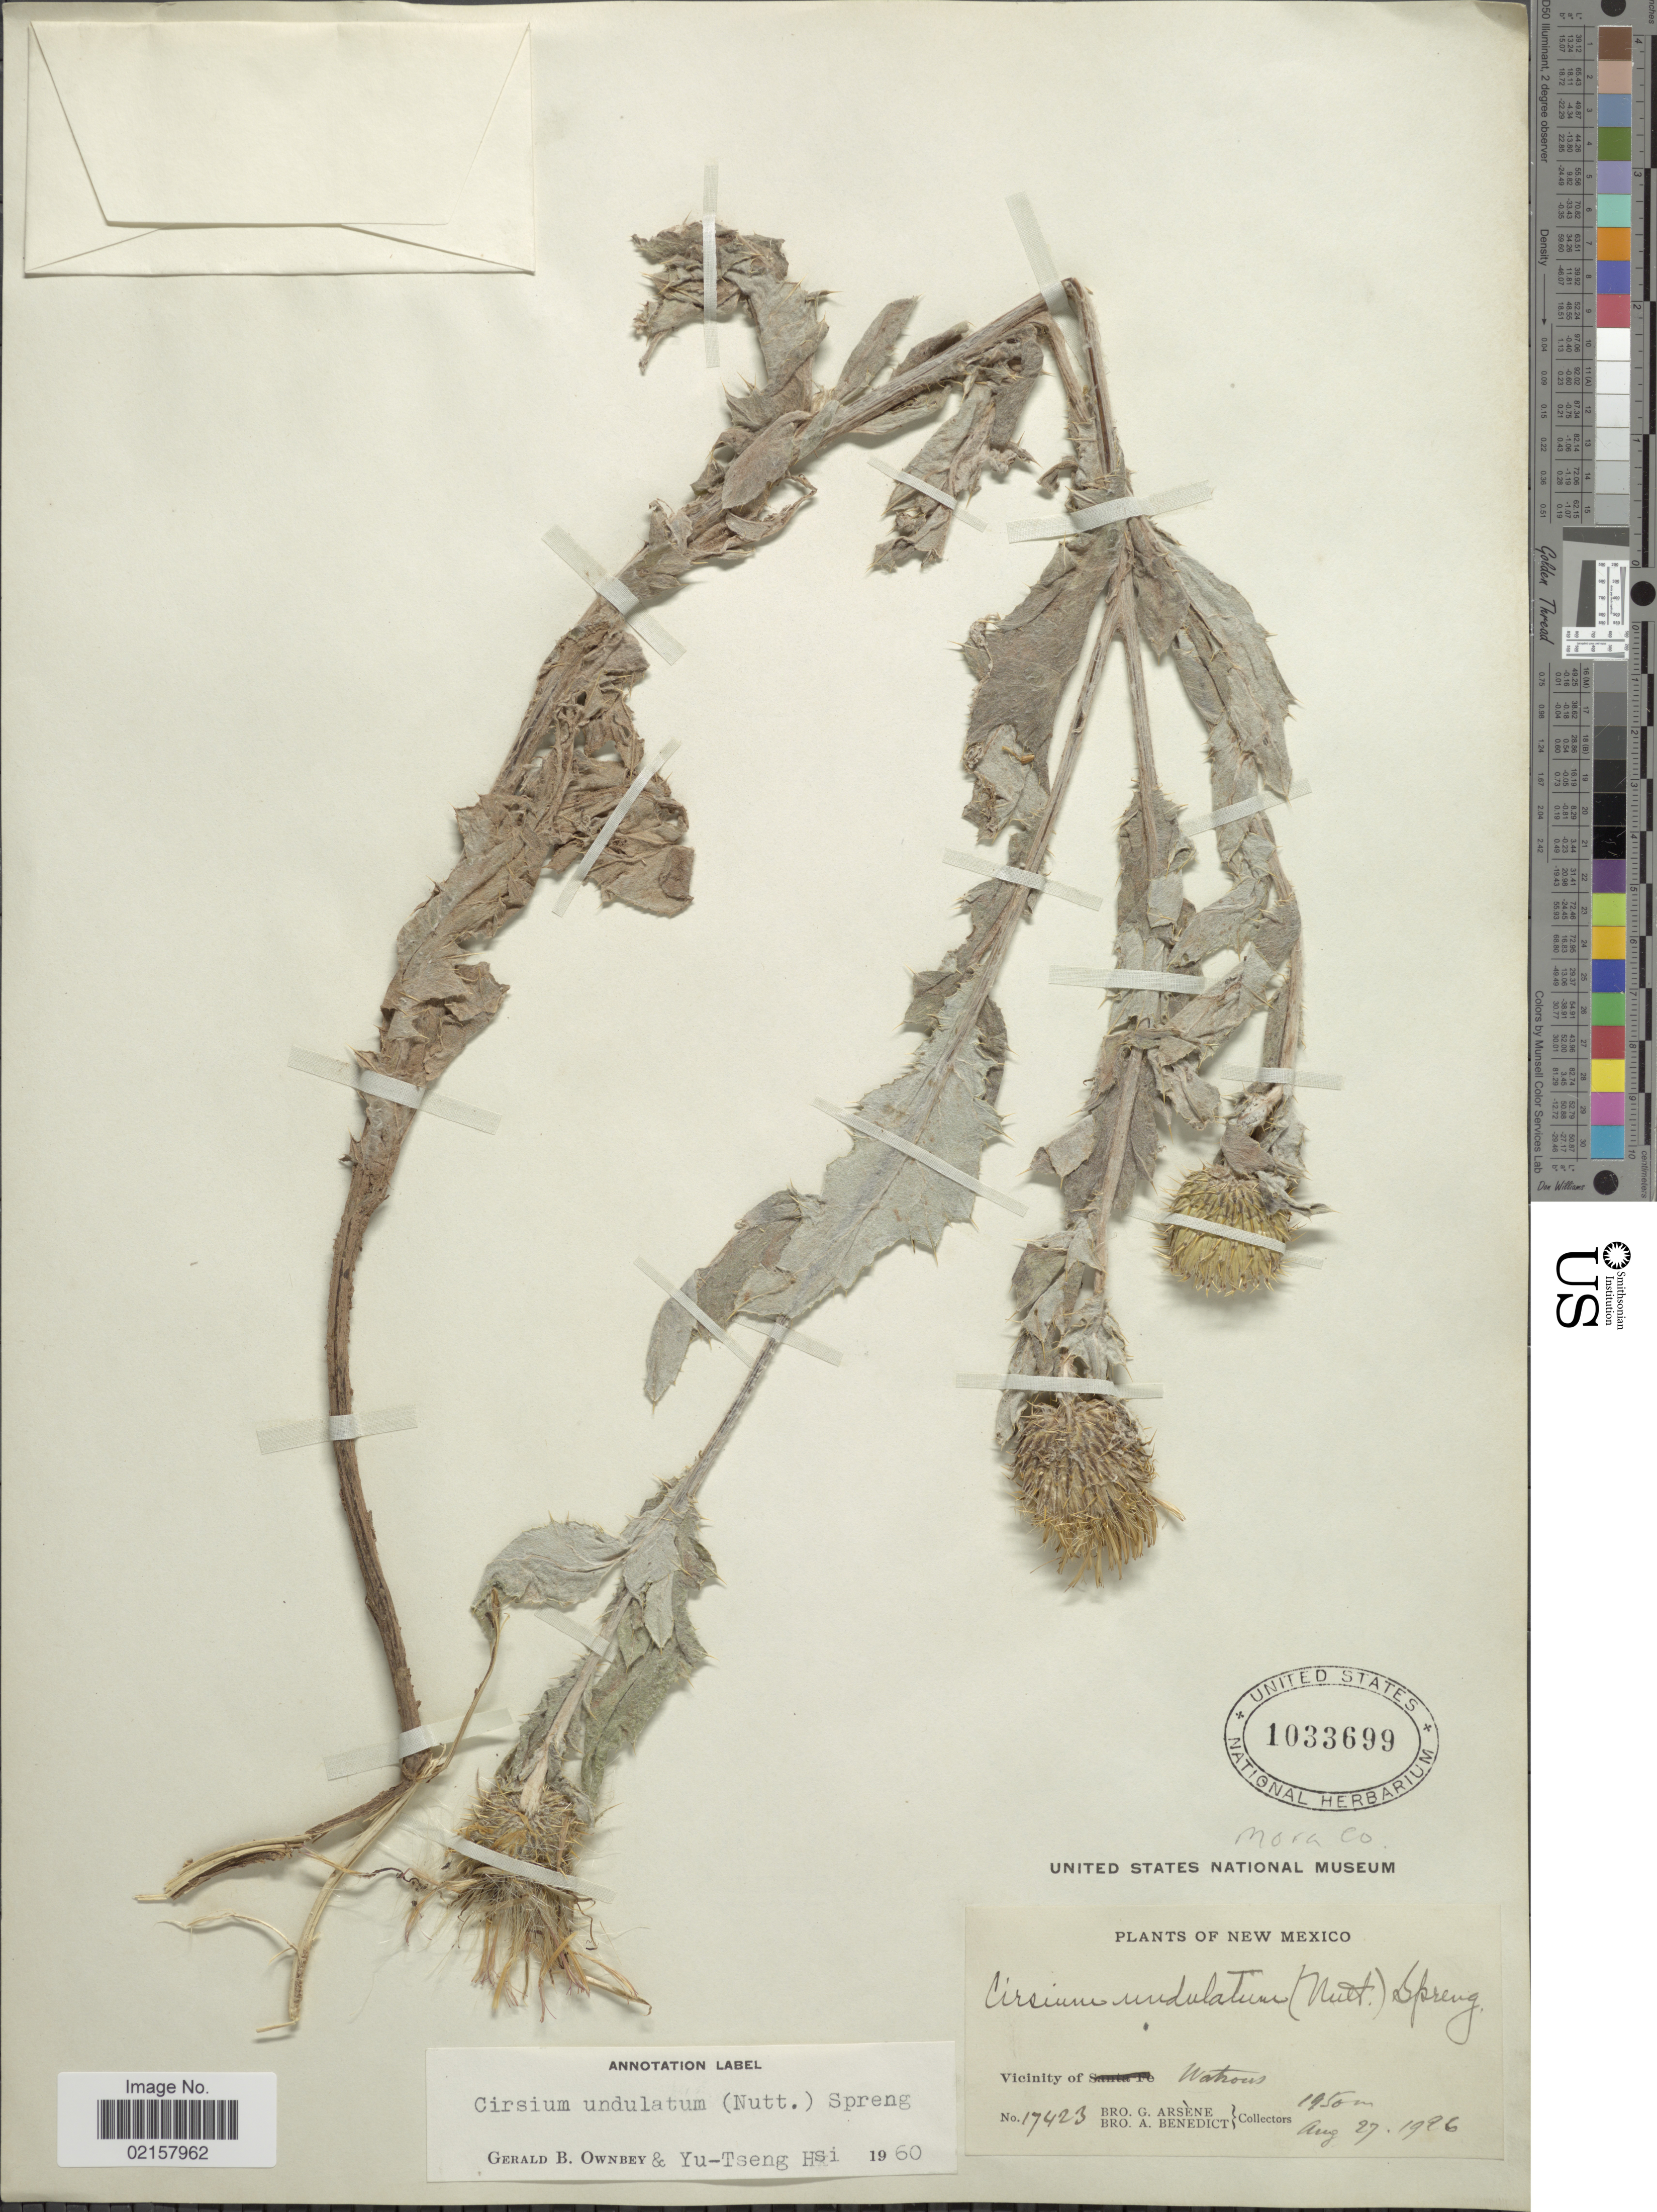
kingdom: Plantae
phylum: Tracheophyta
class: Magnoliopsida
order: Asterales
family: Asteraceae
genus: Cirsium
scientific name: Cirsium undulatum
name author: (Nutt.) Spreng.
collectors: Bro. G. Arsène & Bro. Benedict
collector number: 17423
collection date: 1926-08-27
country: United States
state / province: New Mexico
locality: Vicinity of Watrous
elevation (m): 1950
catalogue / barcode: US 1033699